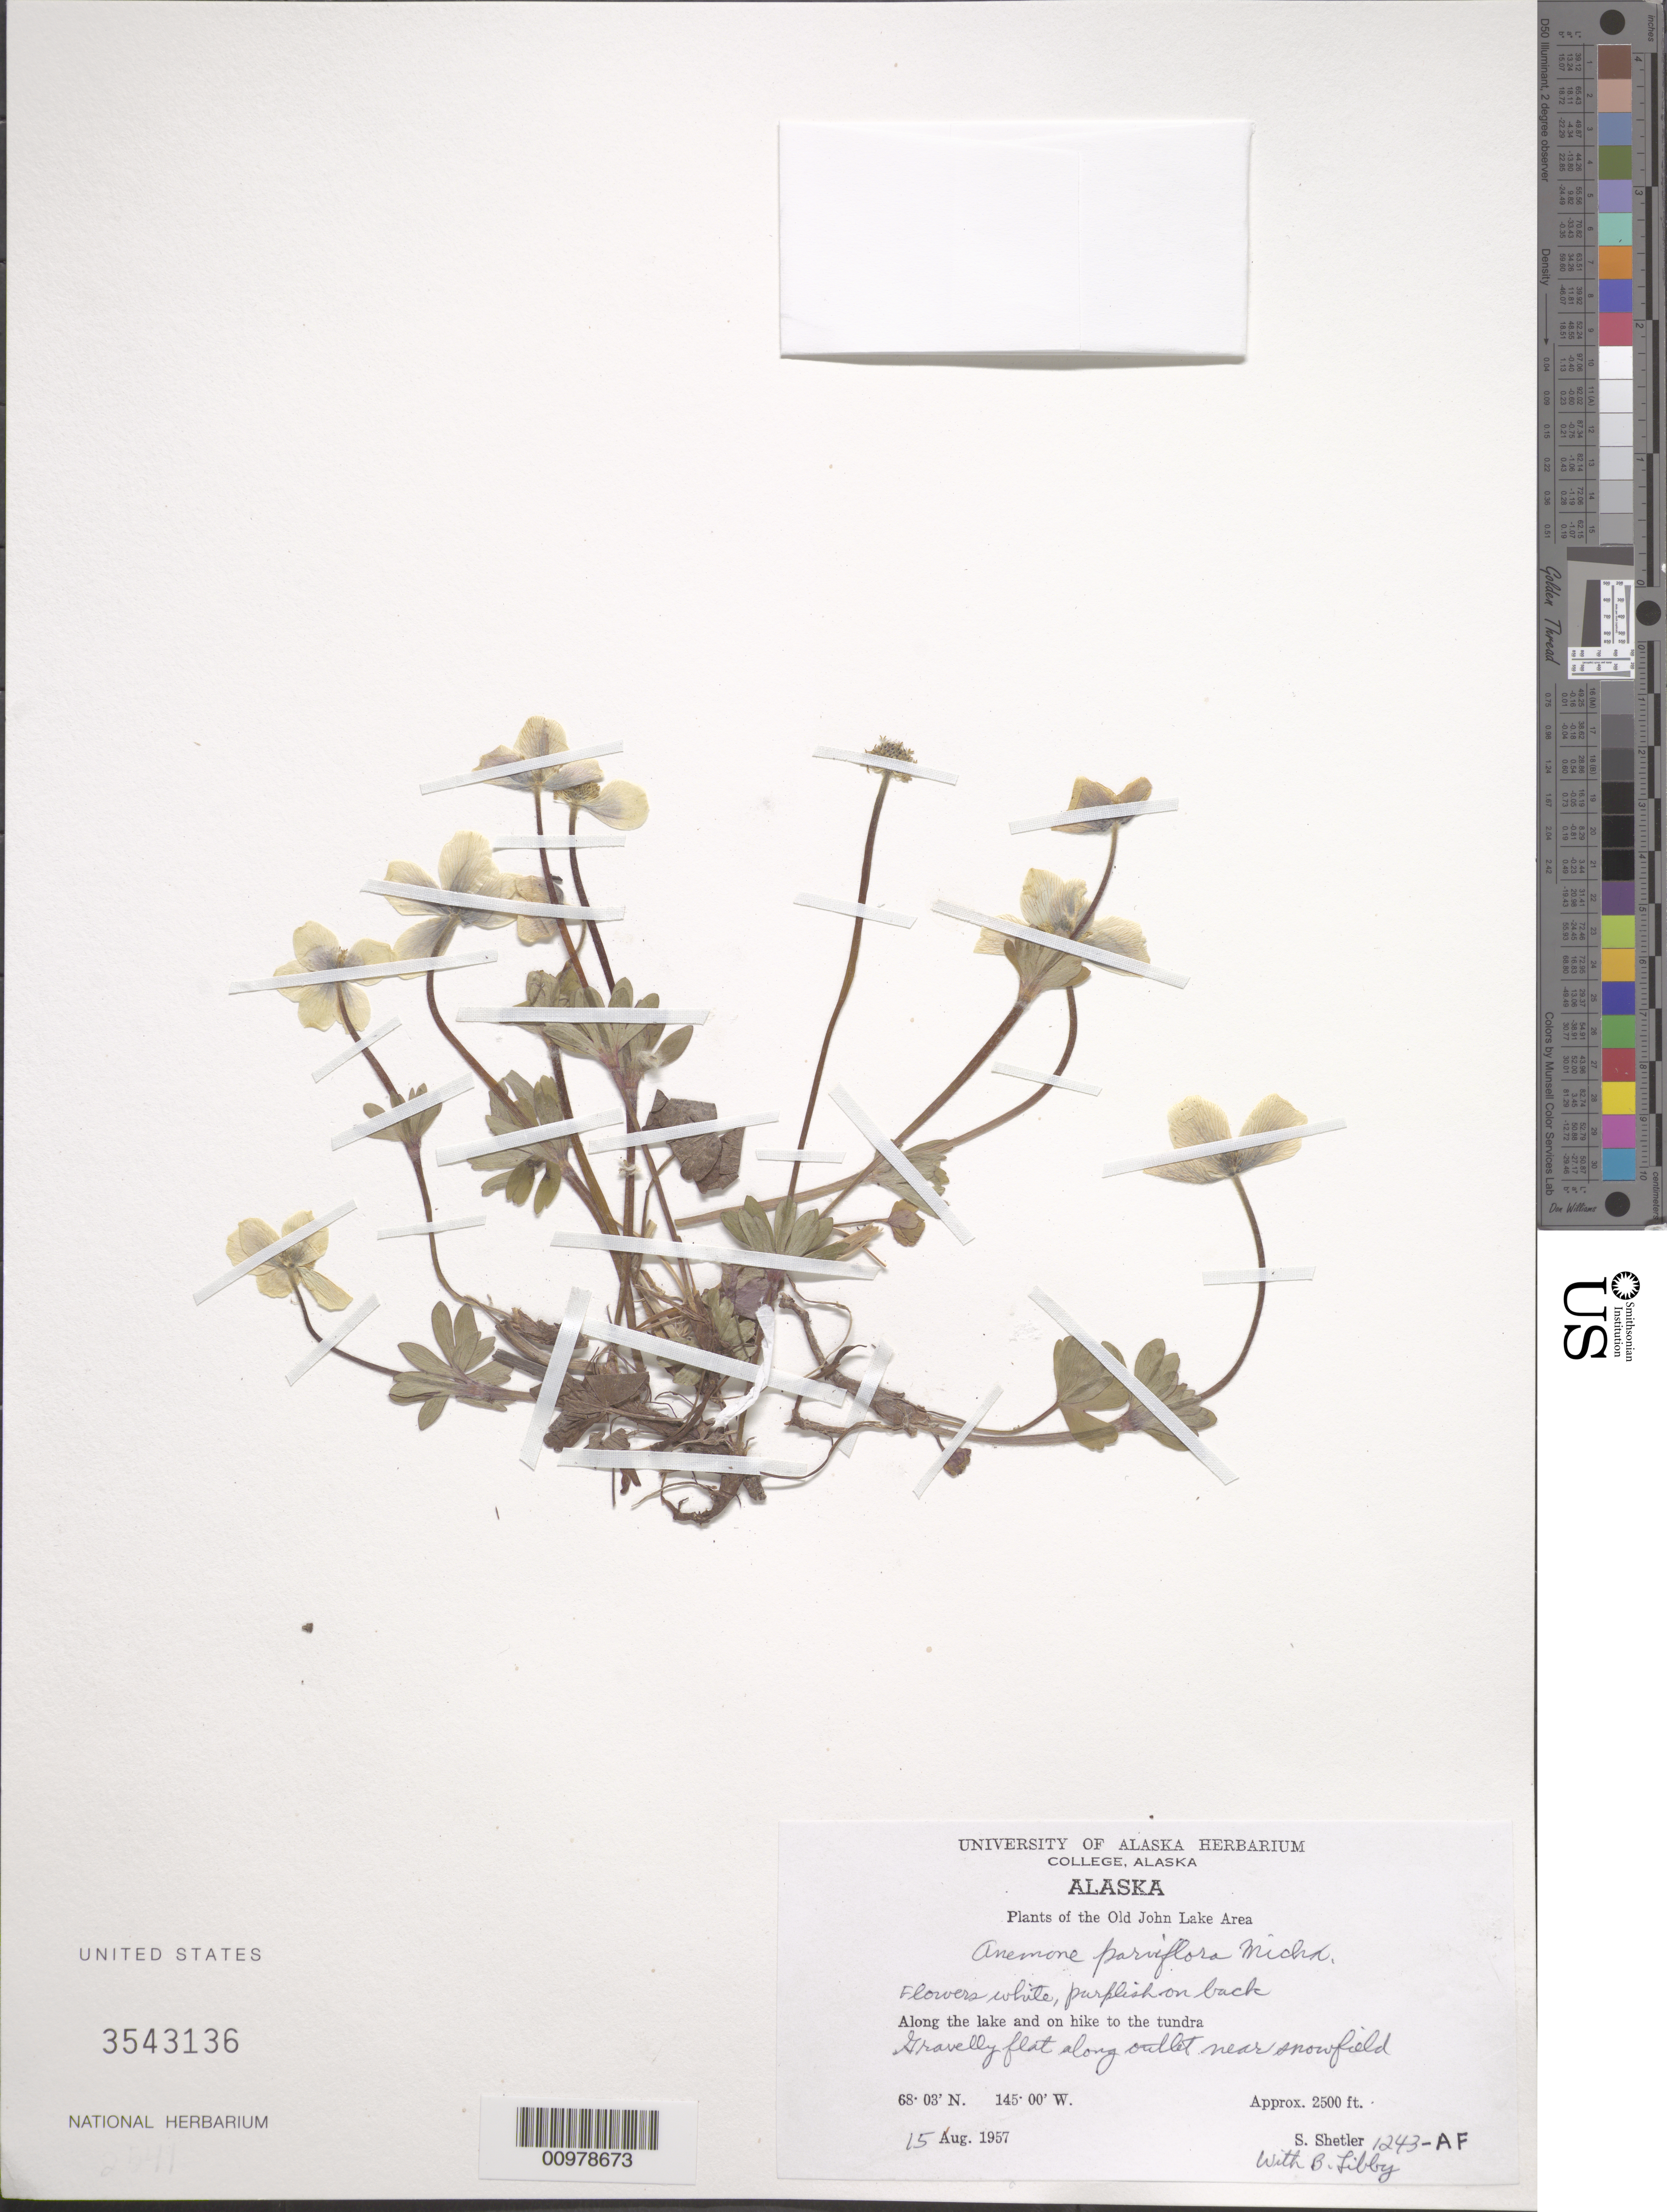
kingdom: Plantae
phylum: Tracheophyta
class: Magnoliopsida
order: Ranunculales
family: Ranunculaceae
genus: Anemone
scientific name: Anemone parviflora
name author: Michx.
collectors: S. Shetler & B. Libby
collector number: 1243-AF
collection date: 1957-08-15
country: United States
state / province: Alaska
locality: The Old John Lake Area. Along the lake and on hike to the tundra.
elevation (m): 762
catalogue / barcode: US 3543136